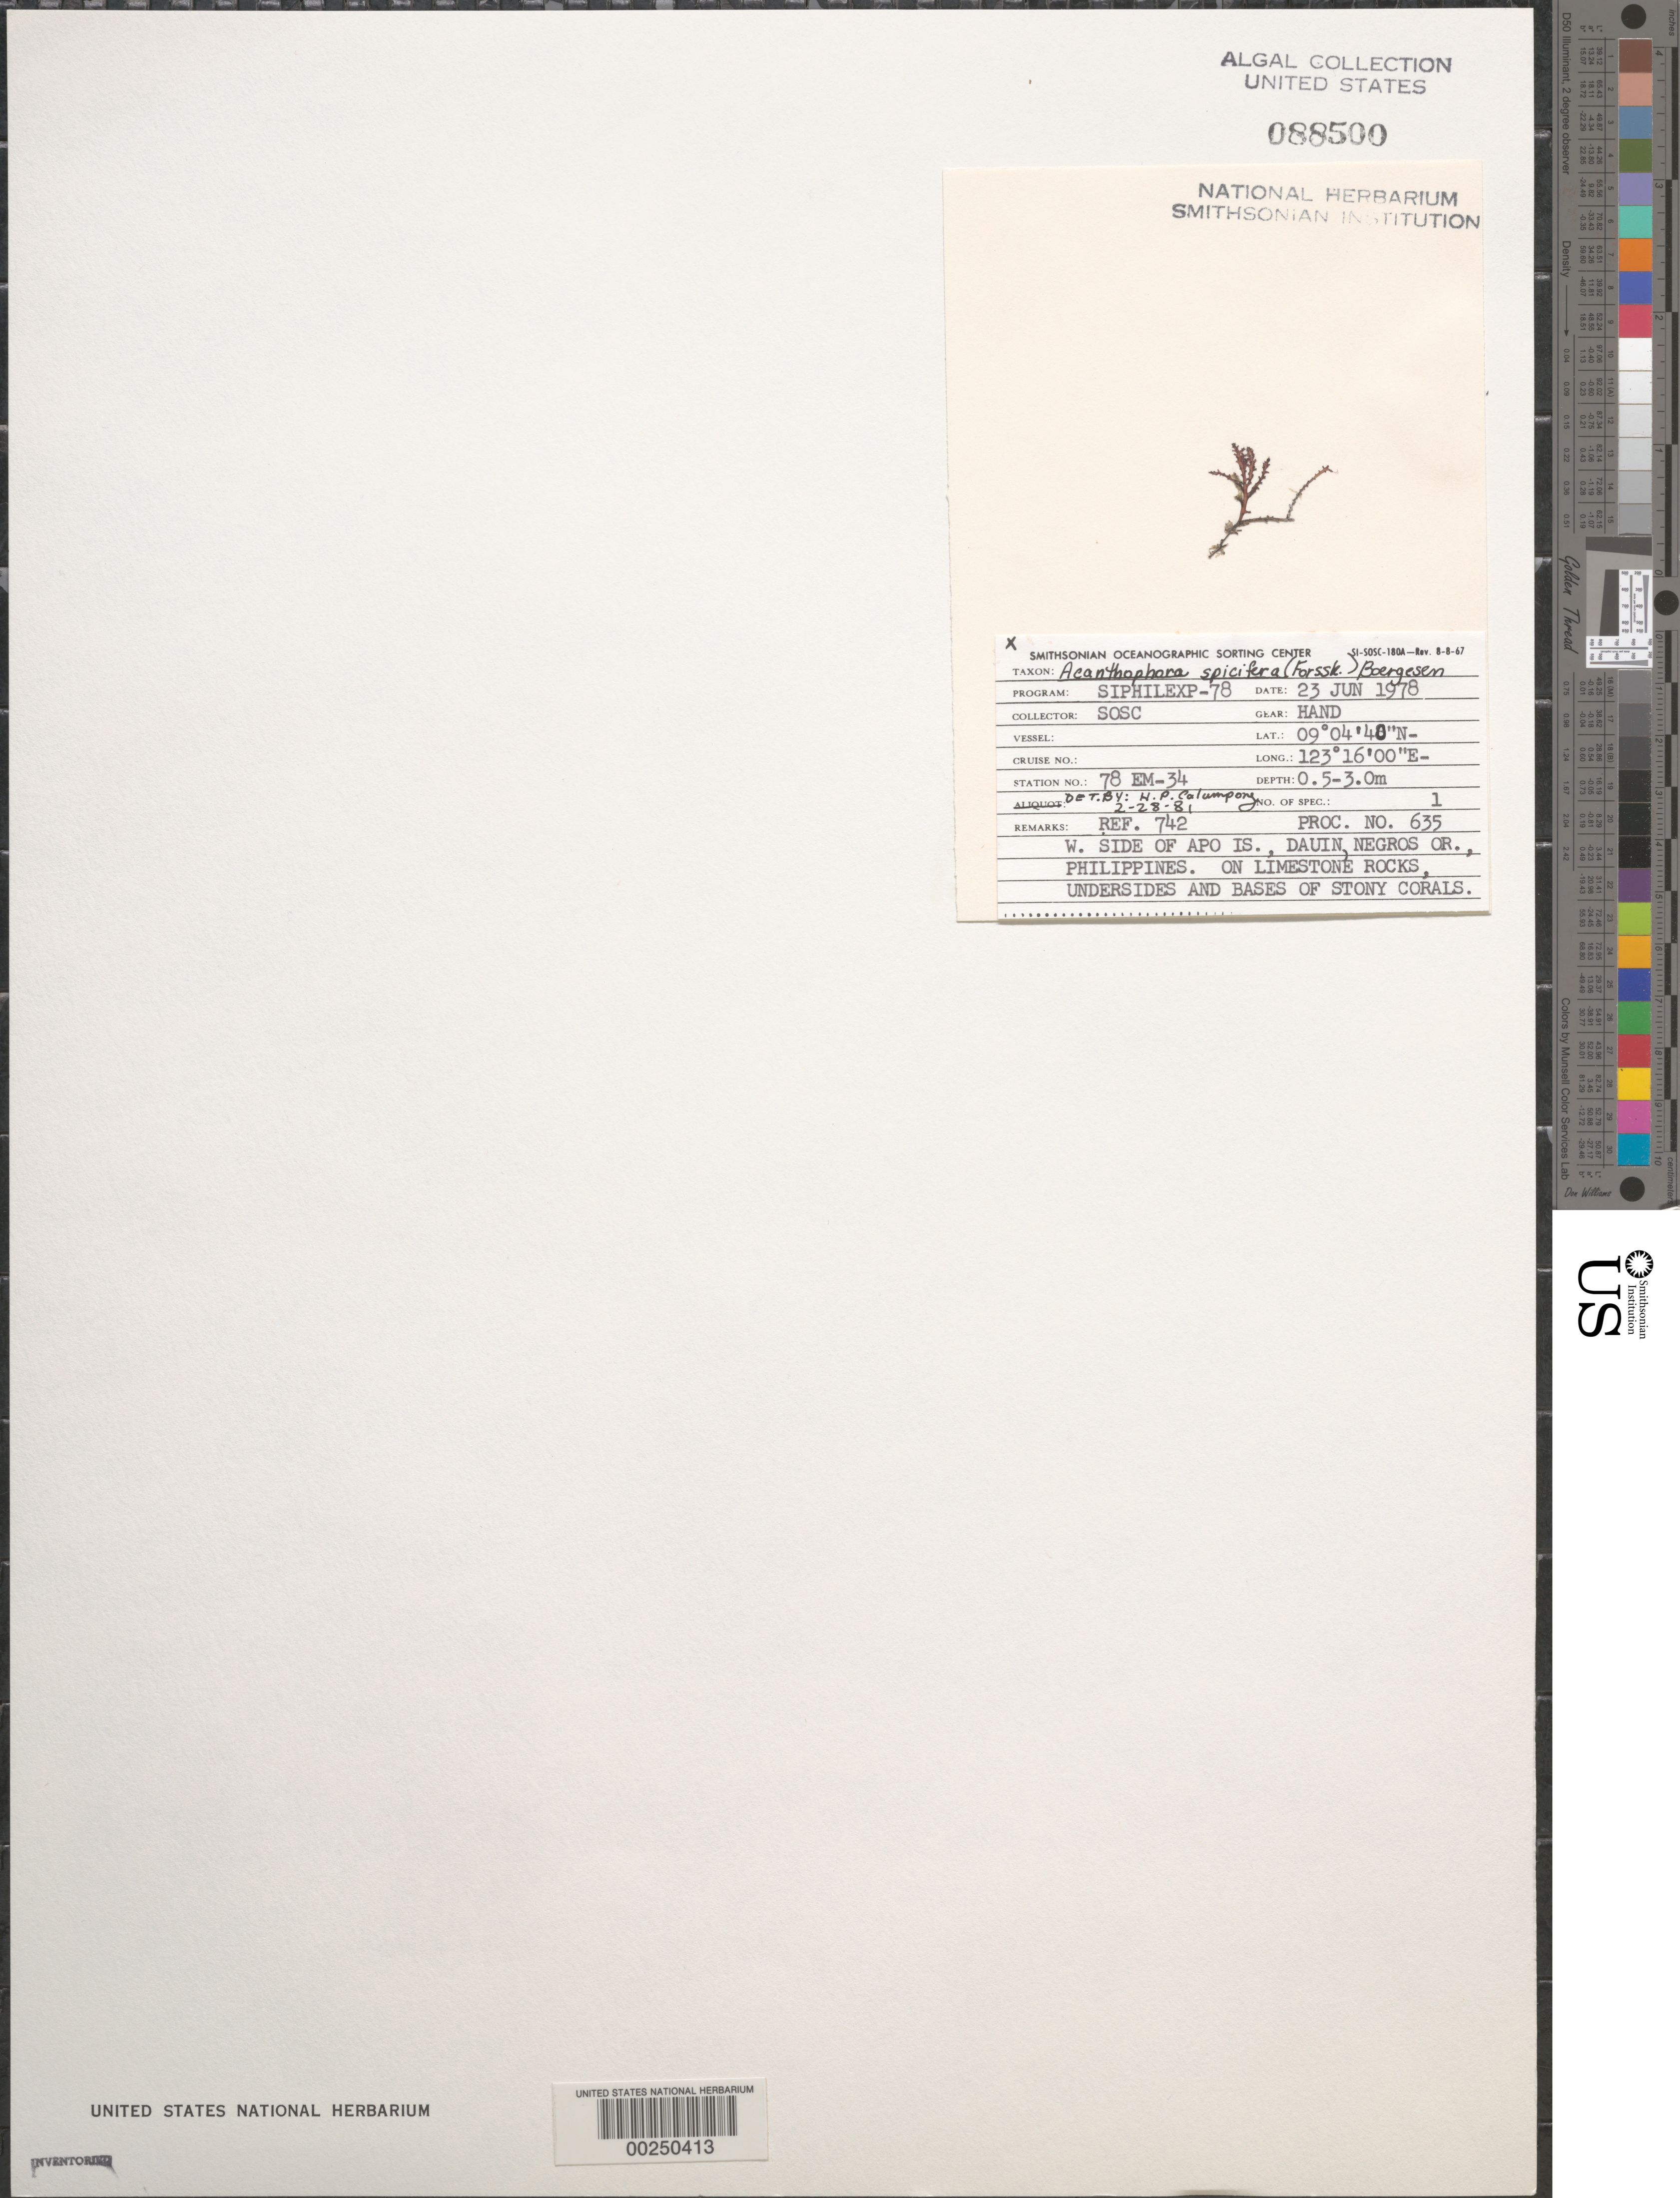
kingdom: Plantae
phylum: Rhodophyta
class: Florideophyceae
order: Ceramiales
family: Rhodomelaceae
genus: Acanthophora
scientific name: Acanthophora spicifera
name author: (Vahl) Børgesen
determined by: Calumpong, H. P.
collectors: SOSC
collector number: Station 78 Em-34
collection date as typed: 23 Jun 1978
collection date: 1978-06-23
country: Philippines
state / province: Central Visayas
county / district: Negros Oriental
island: Apo Island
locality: Apo Island, Dauin, Negros Oriental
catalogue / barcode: US 88500